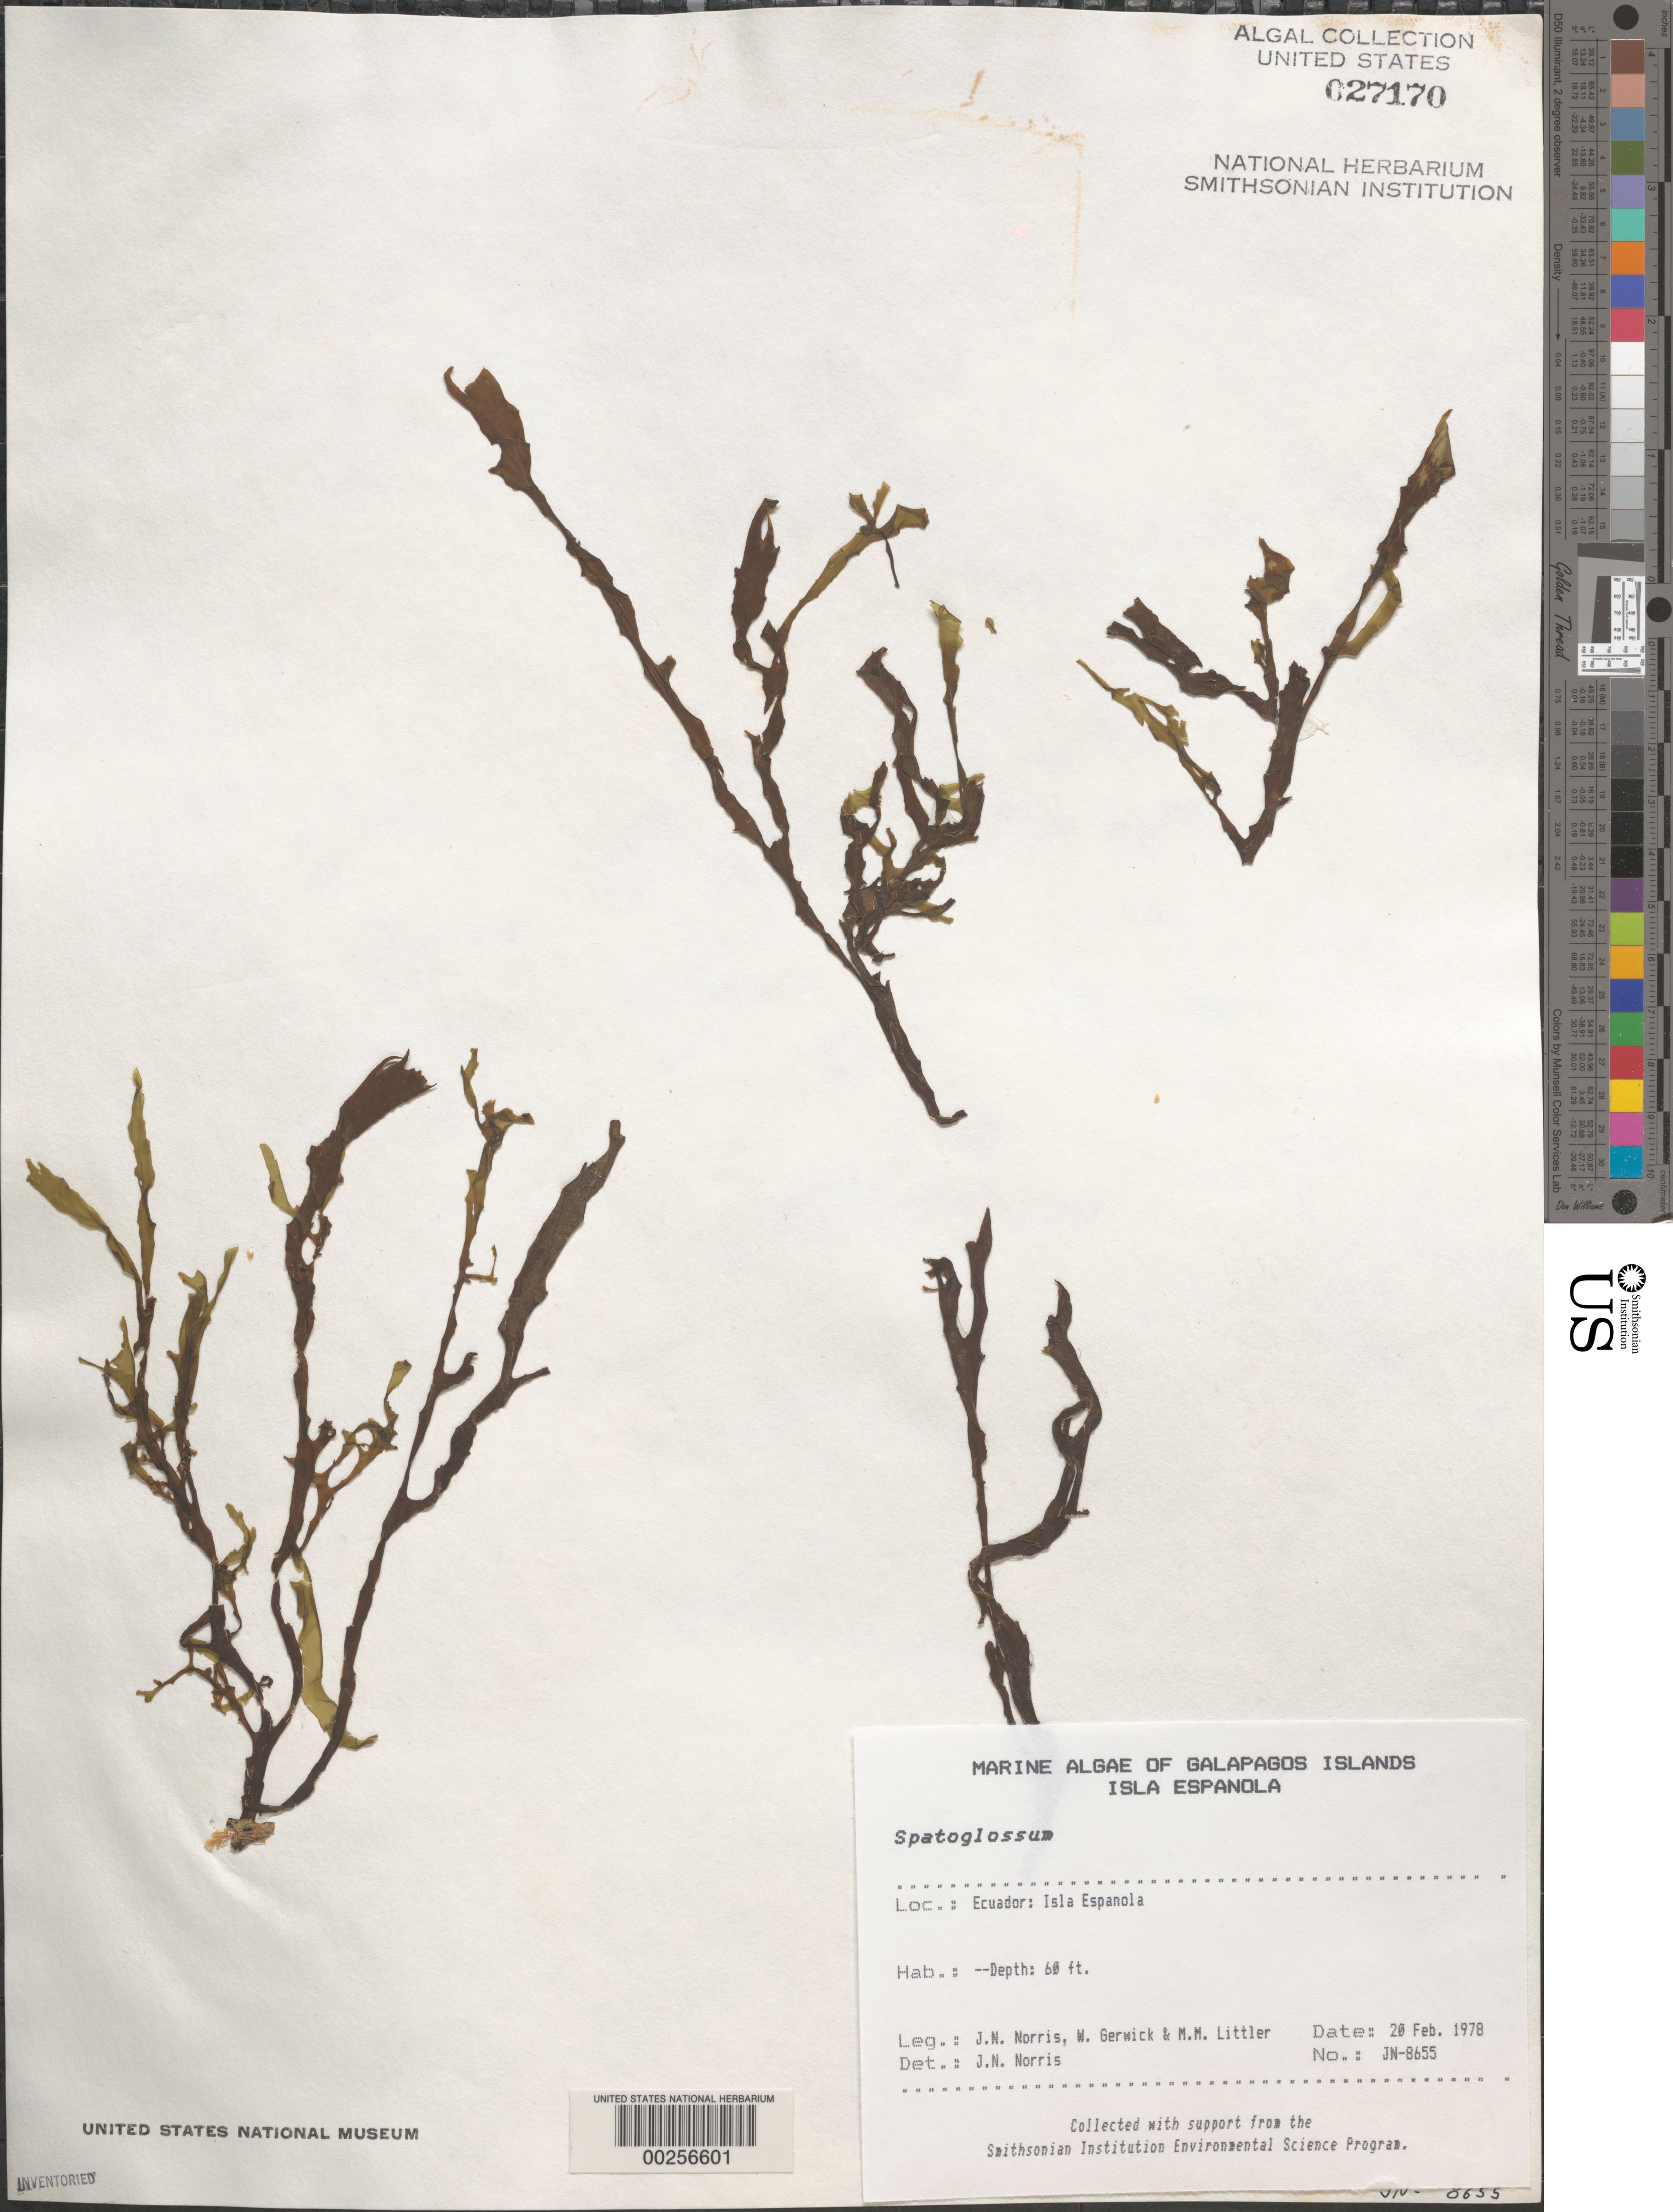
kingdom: Chromista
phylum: Ochrophyta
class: Phaeophyceae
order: Dictyotales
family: Dictyotaceae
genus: Spatoglossum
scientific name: Spatoglossum sp.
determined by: Norris, James N.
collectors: J. N. Norris, W. Gerwick & M. M. Littler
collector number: JN-8655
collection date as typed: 20 Feb 1978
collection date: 1978-02-20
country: Ecuador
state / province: Colón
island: Española [Hood]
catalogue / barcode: US 27170